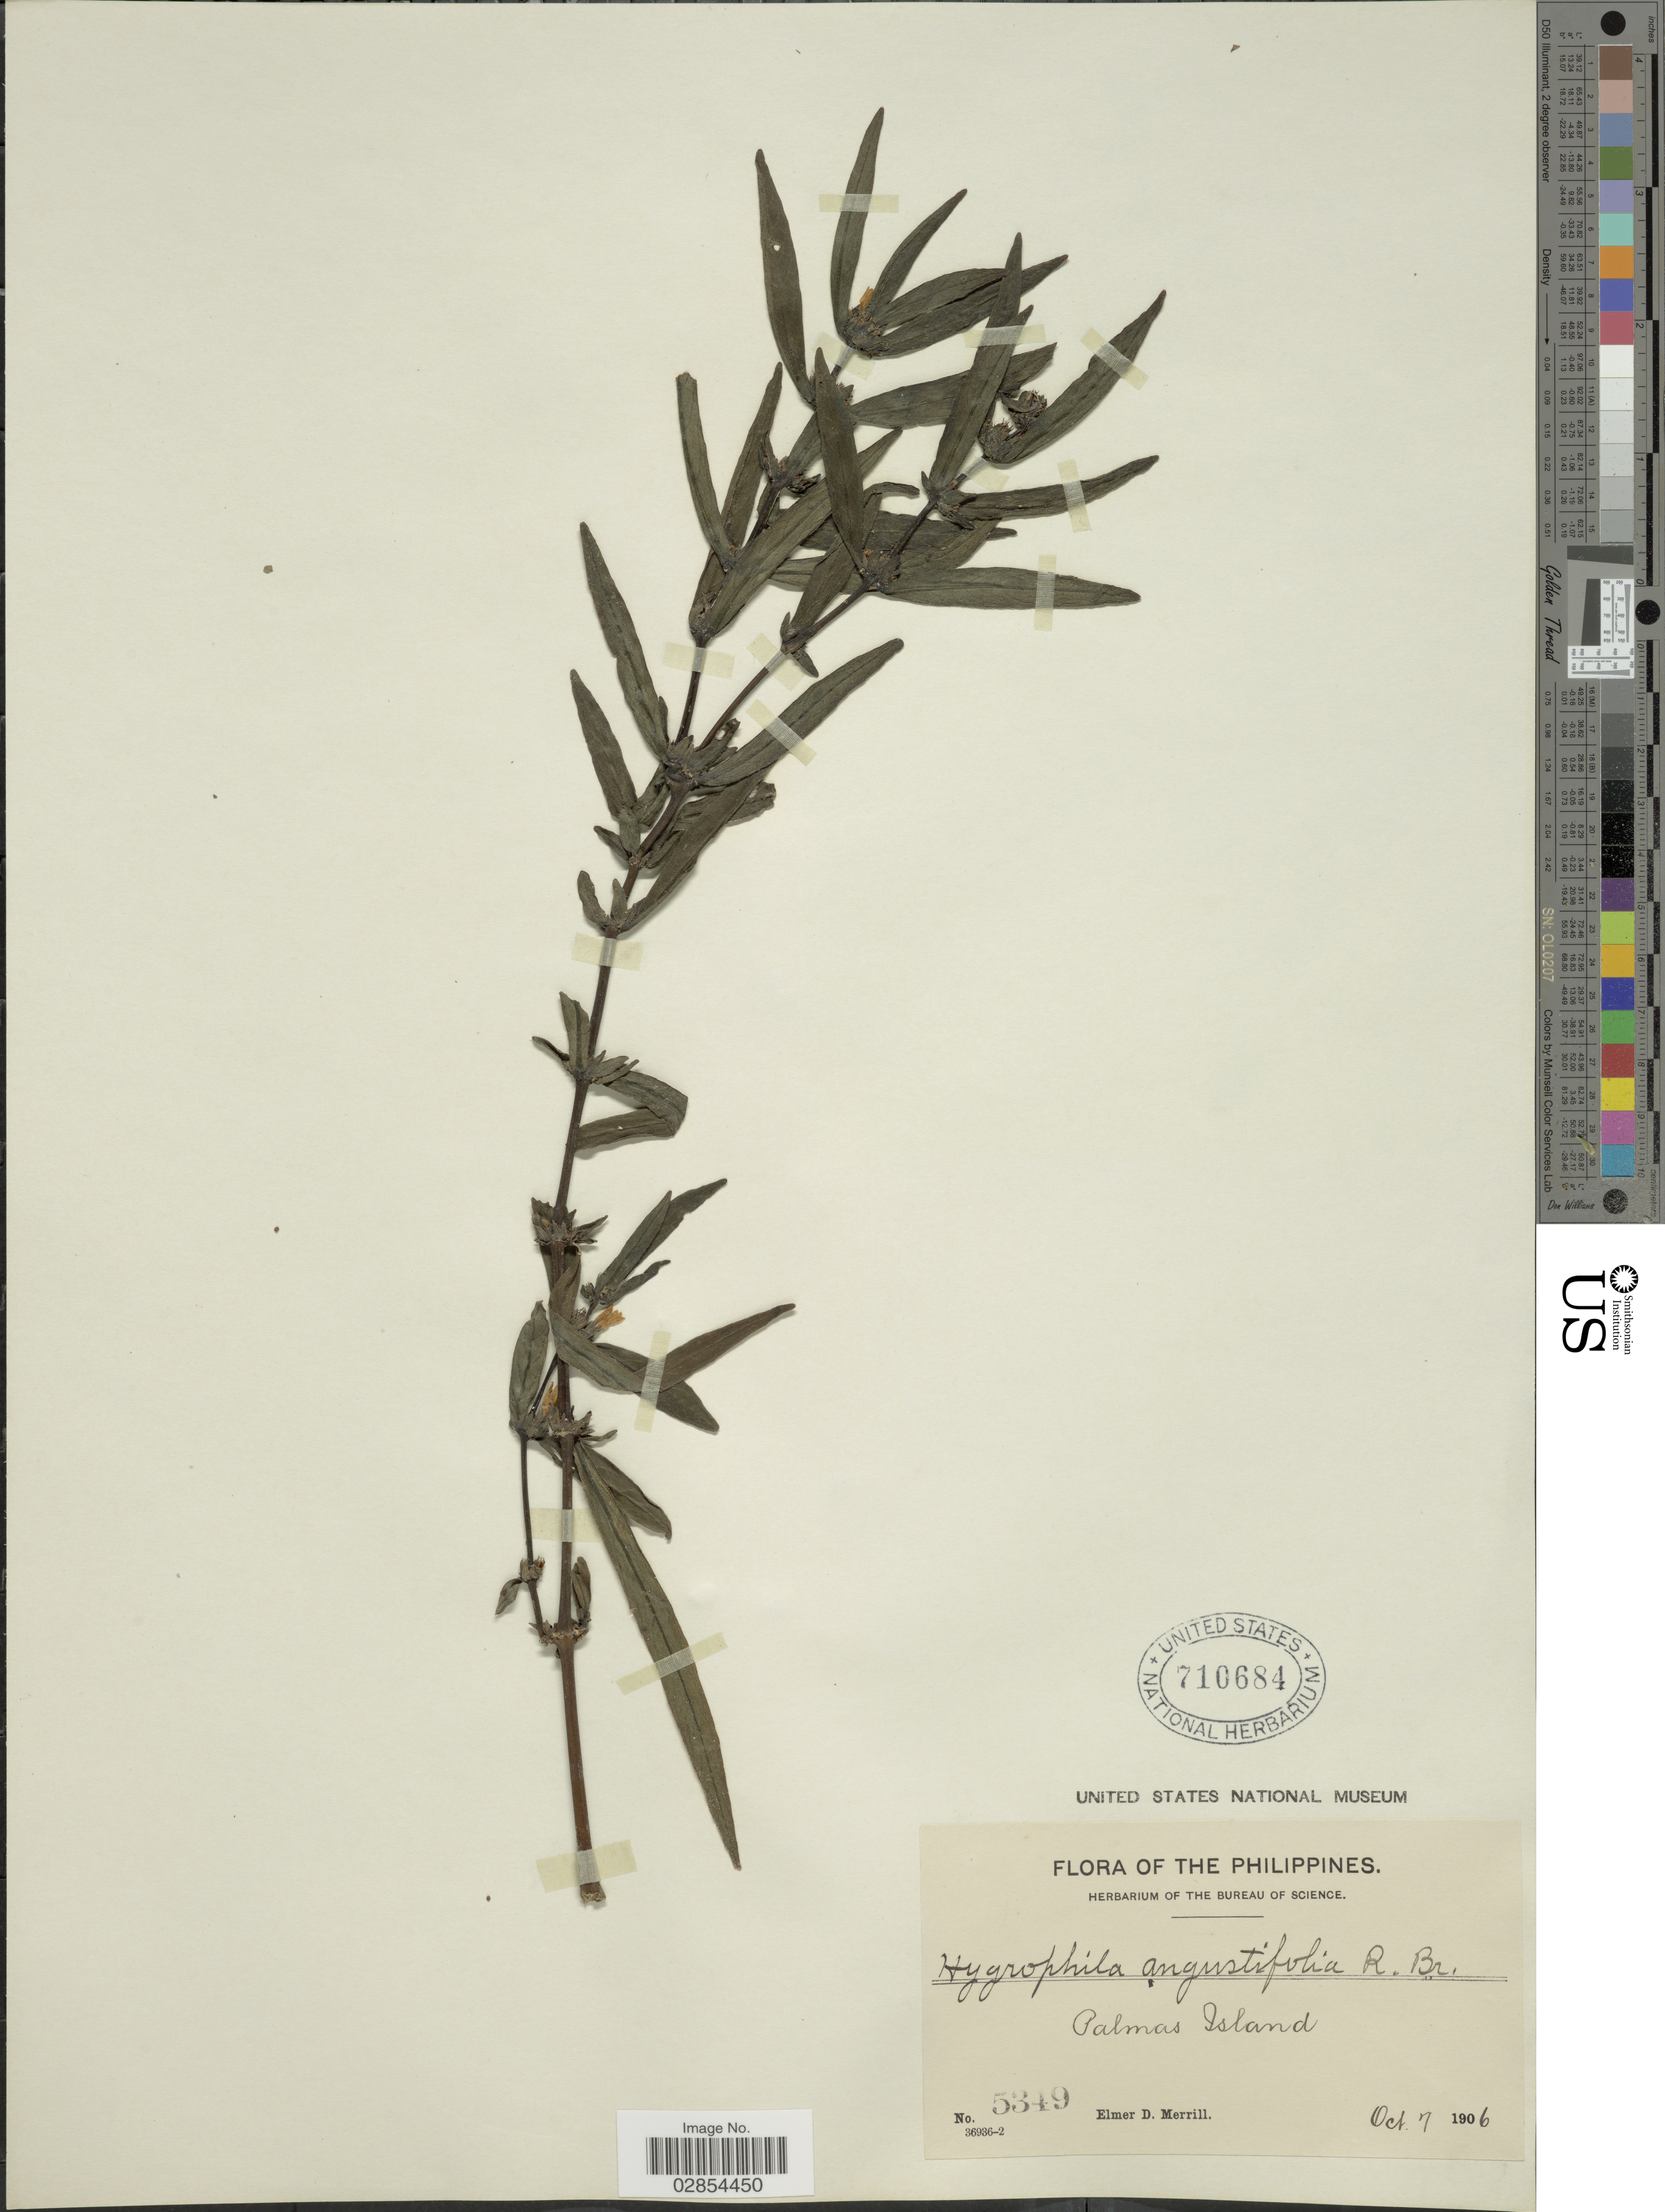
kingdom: Plantae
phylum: Tracheophyta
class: Magnoliopsida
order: Lamiales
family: Acanthaceae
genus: Hygrophila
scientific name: Hygrophila salicifolia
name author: (Vahl) Nees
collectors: E. D. Merrill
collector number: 5349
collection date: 1906-10-07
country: Philippines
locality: Palmas Island.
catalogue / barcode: US 710684